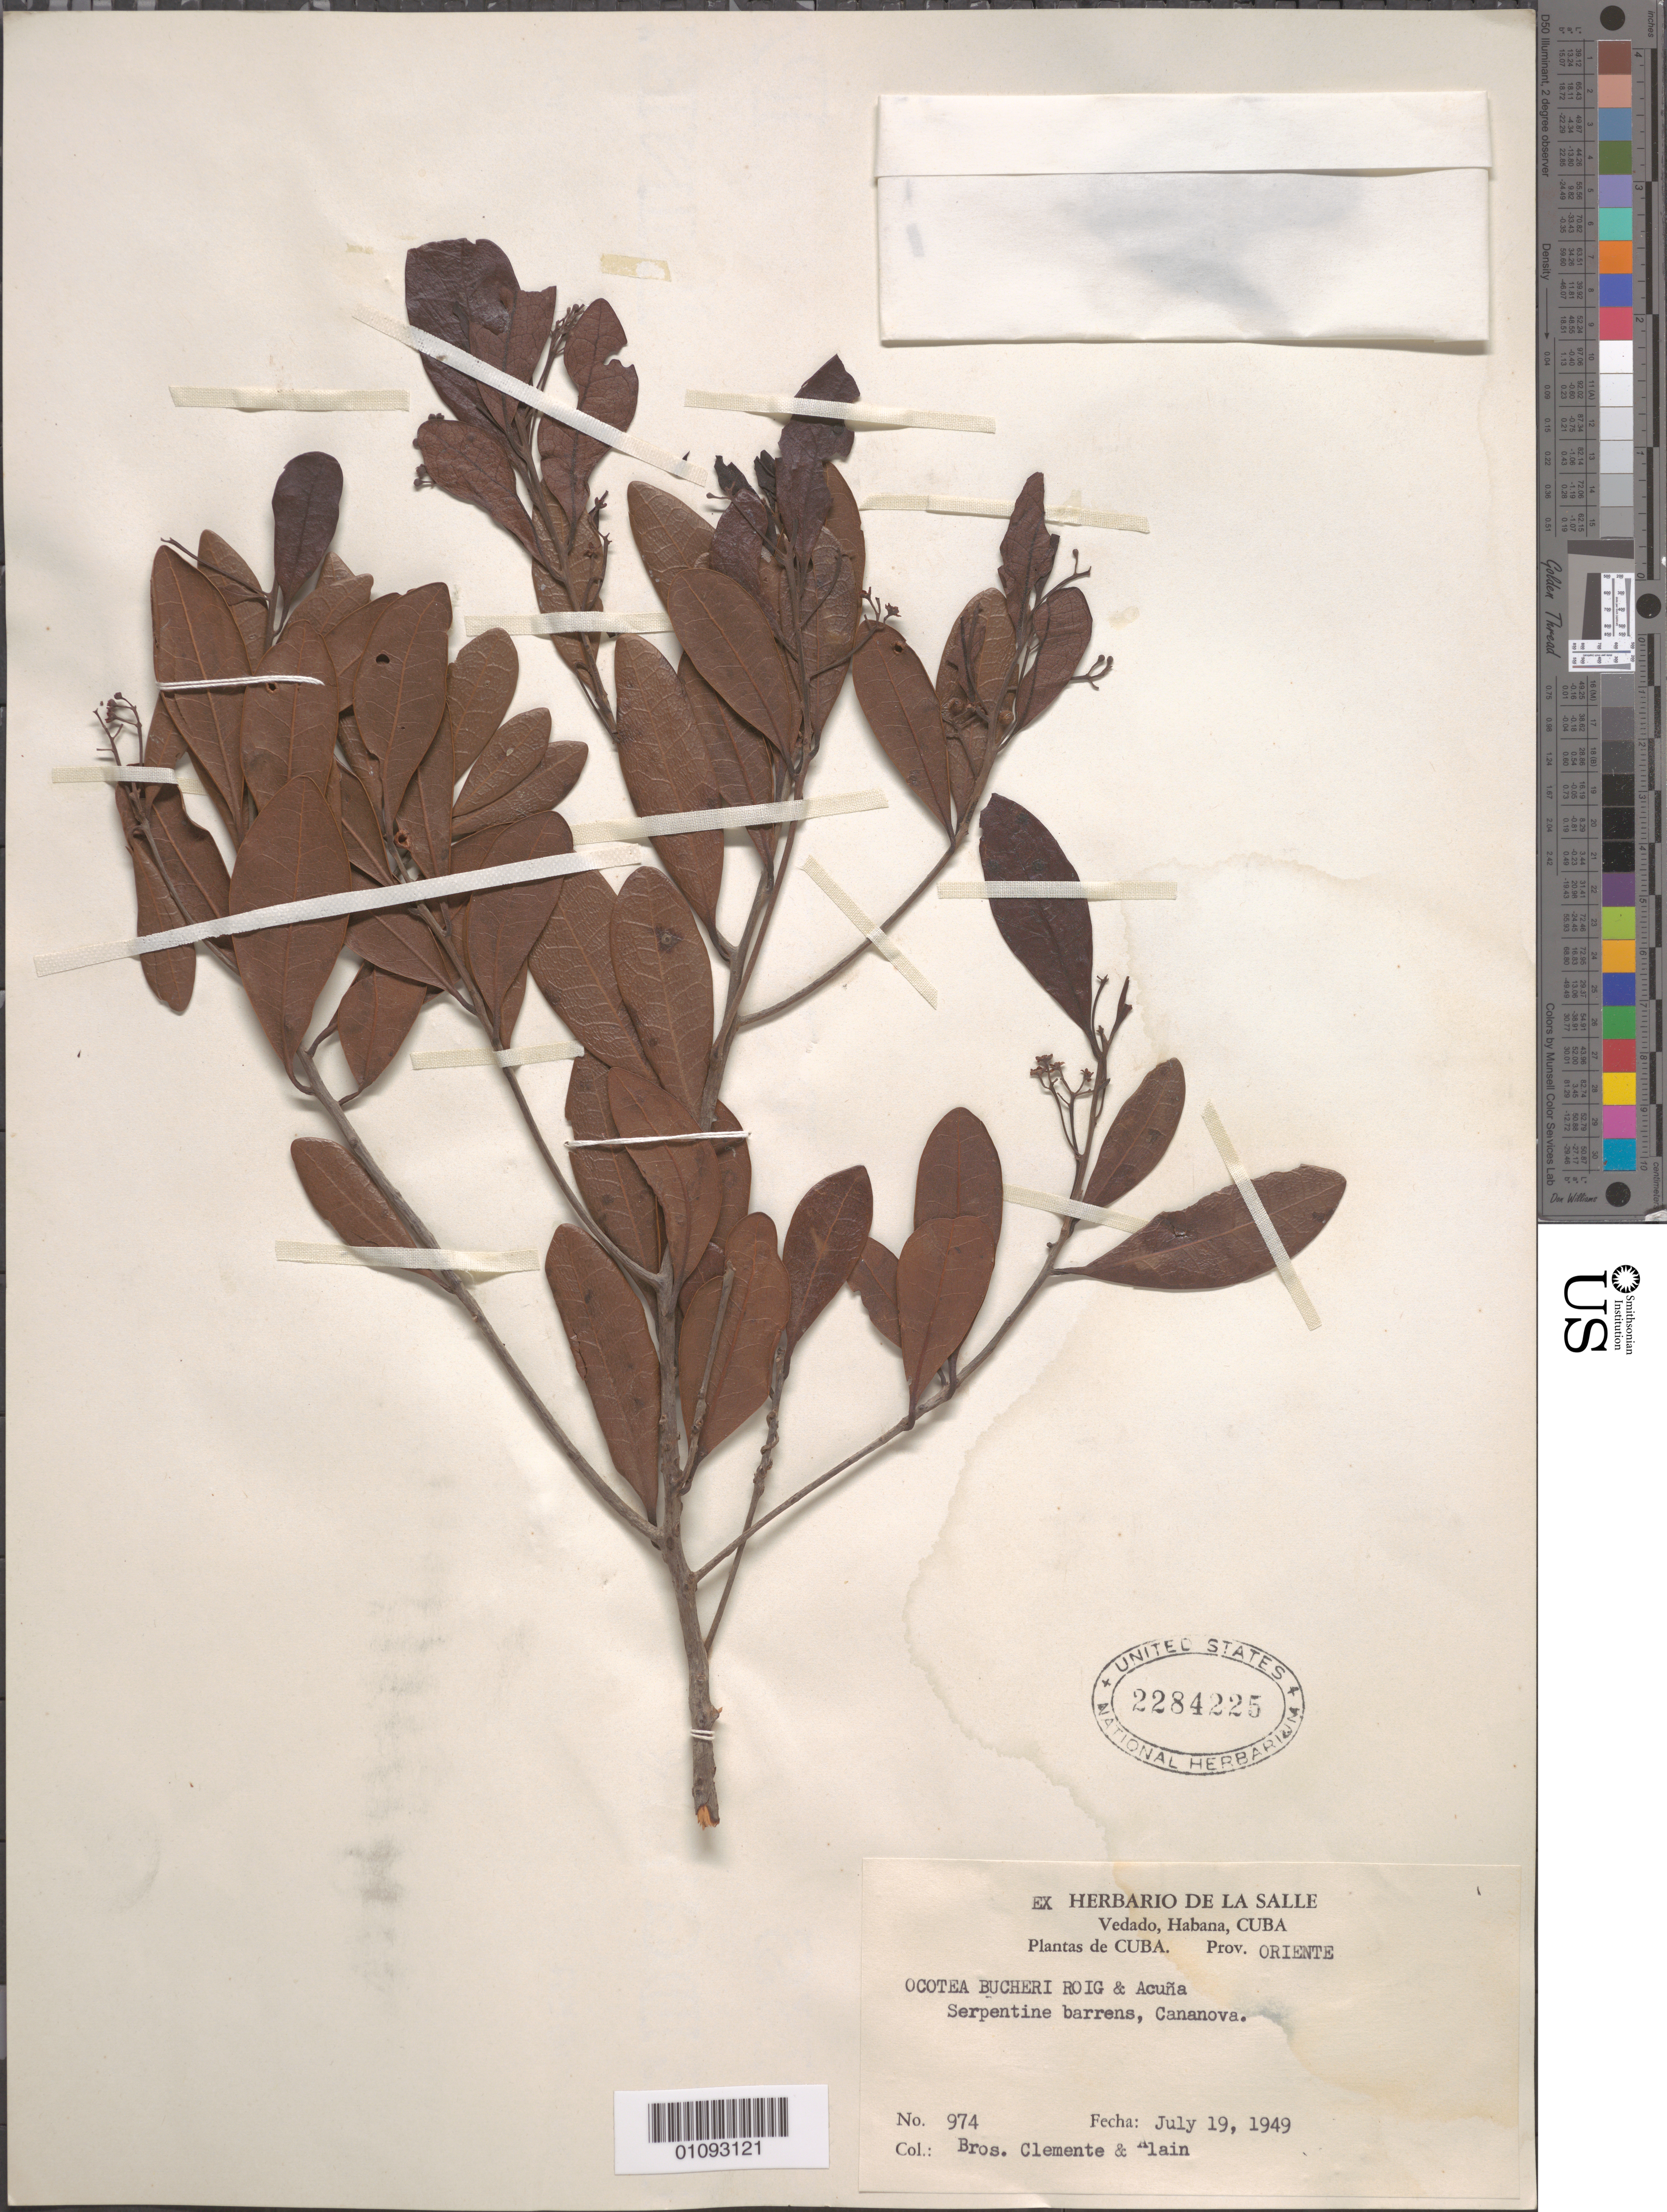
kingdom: Plantae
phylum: Tracheophyta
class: Magnoliopsida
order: Laurales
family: Lauraceae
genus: Ocotea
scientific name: Ocotea bucheri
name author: Roíg & Acuña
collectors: Bro. Clemente & A. H. Liogier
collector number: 974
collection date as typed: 19 Jul 1949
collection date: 1949-07-19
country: Cuba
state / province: Oriente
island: Cuba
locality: Serpentine Barrens, Cananova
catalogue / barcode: US 2284225